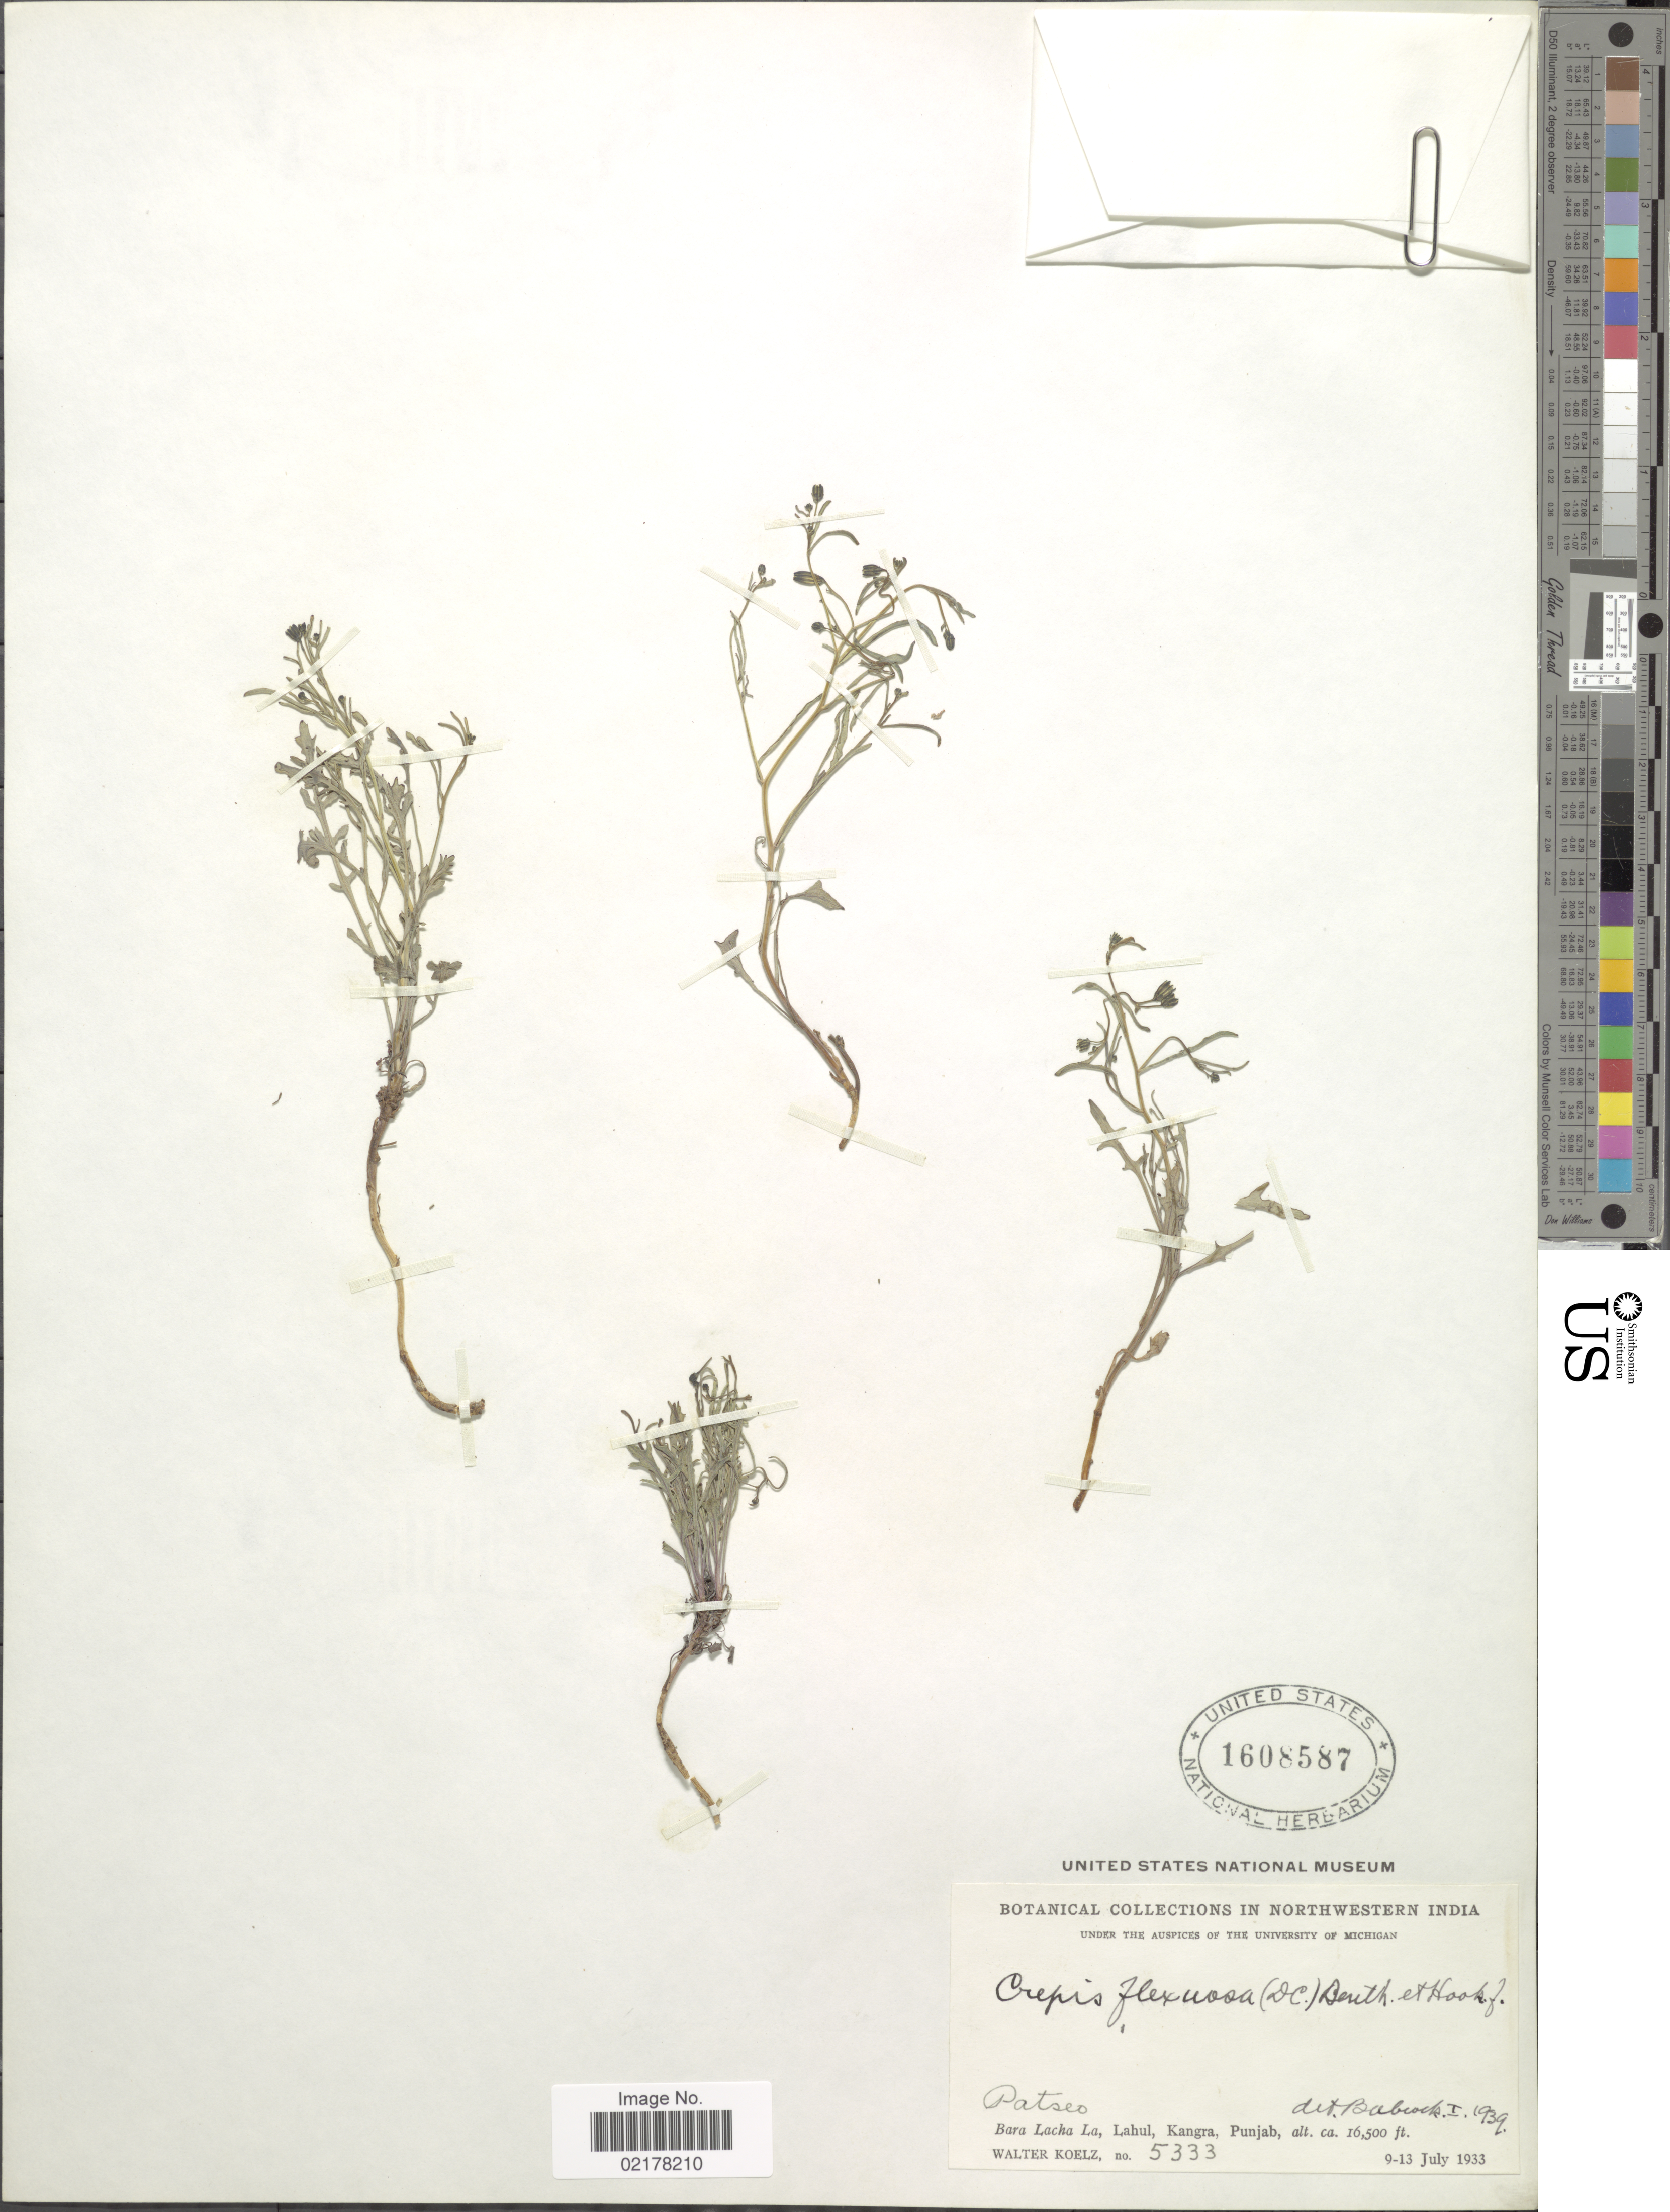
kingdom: Plantae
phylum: Tracheophyta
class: Magnoliopsida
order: Asterales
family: Asteraceae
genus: Askellia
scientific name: Askellia flexuosa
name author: (Ledeb.) W.A. Weber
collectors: W. N. Koelz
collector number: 5333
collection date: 1933-07-09/1933-07-13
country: India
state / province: Himachal Pradesh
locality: Northwestern India. Patseo. Bara Lacha La, Lahul, Kangra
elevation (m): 5029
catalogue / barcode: US 1608587